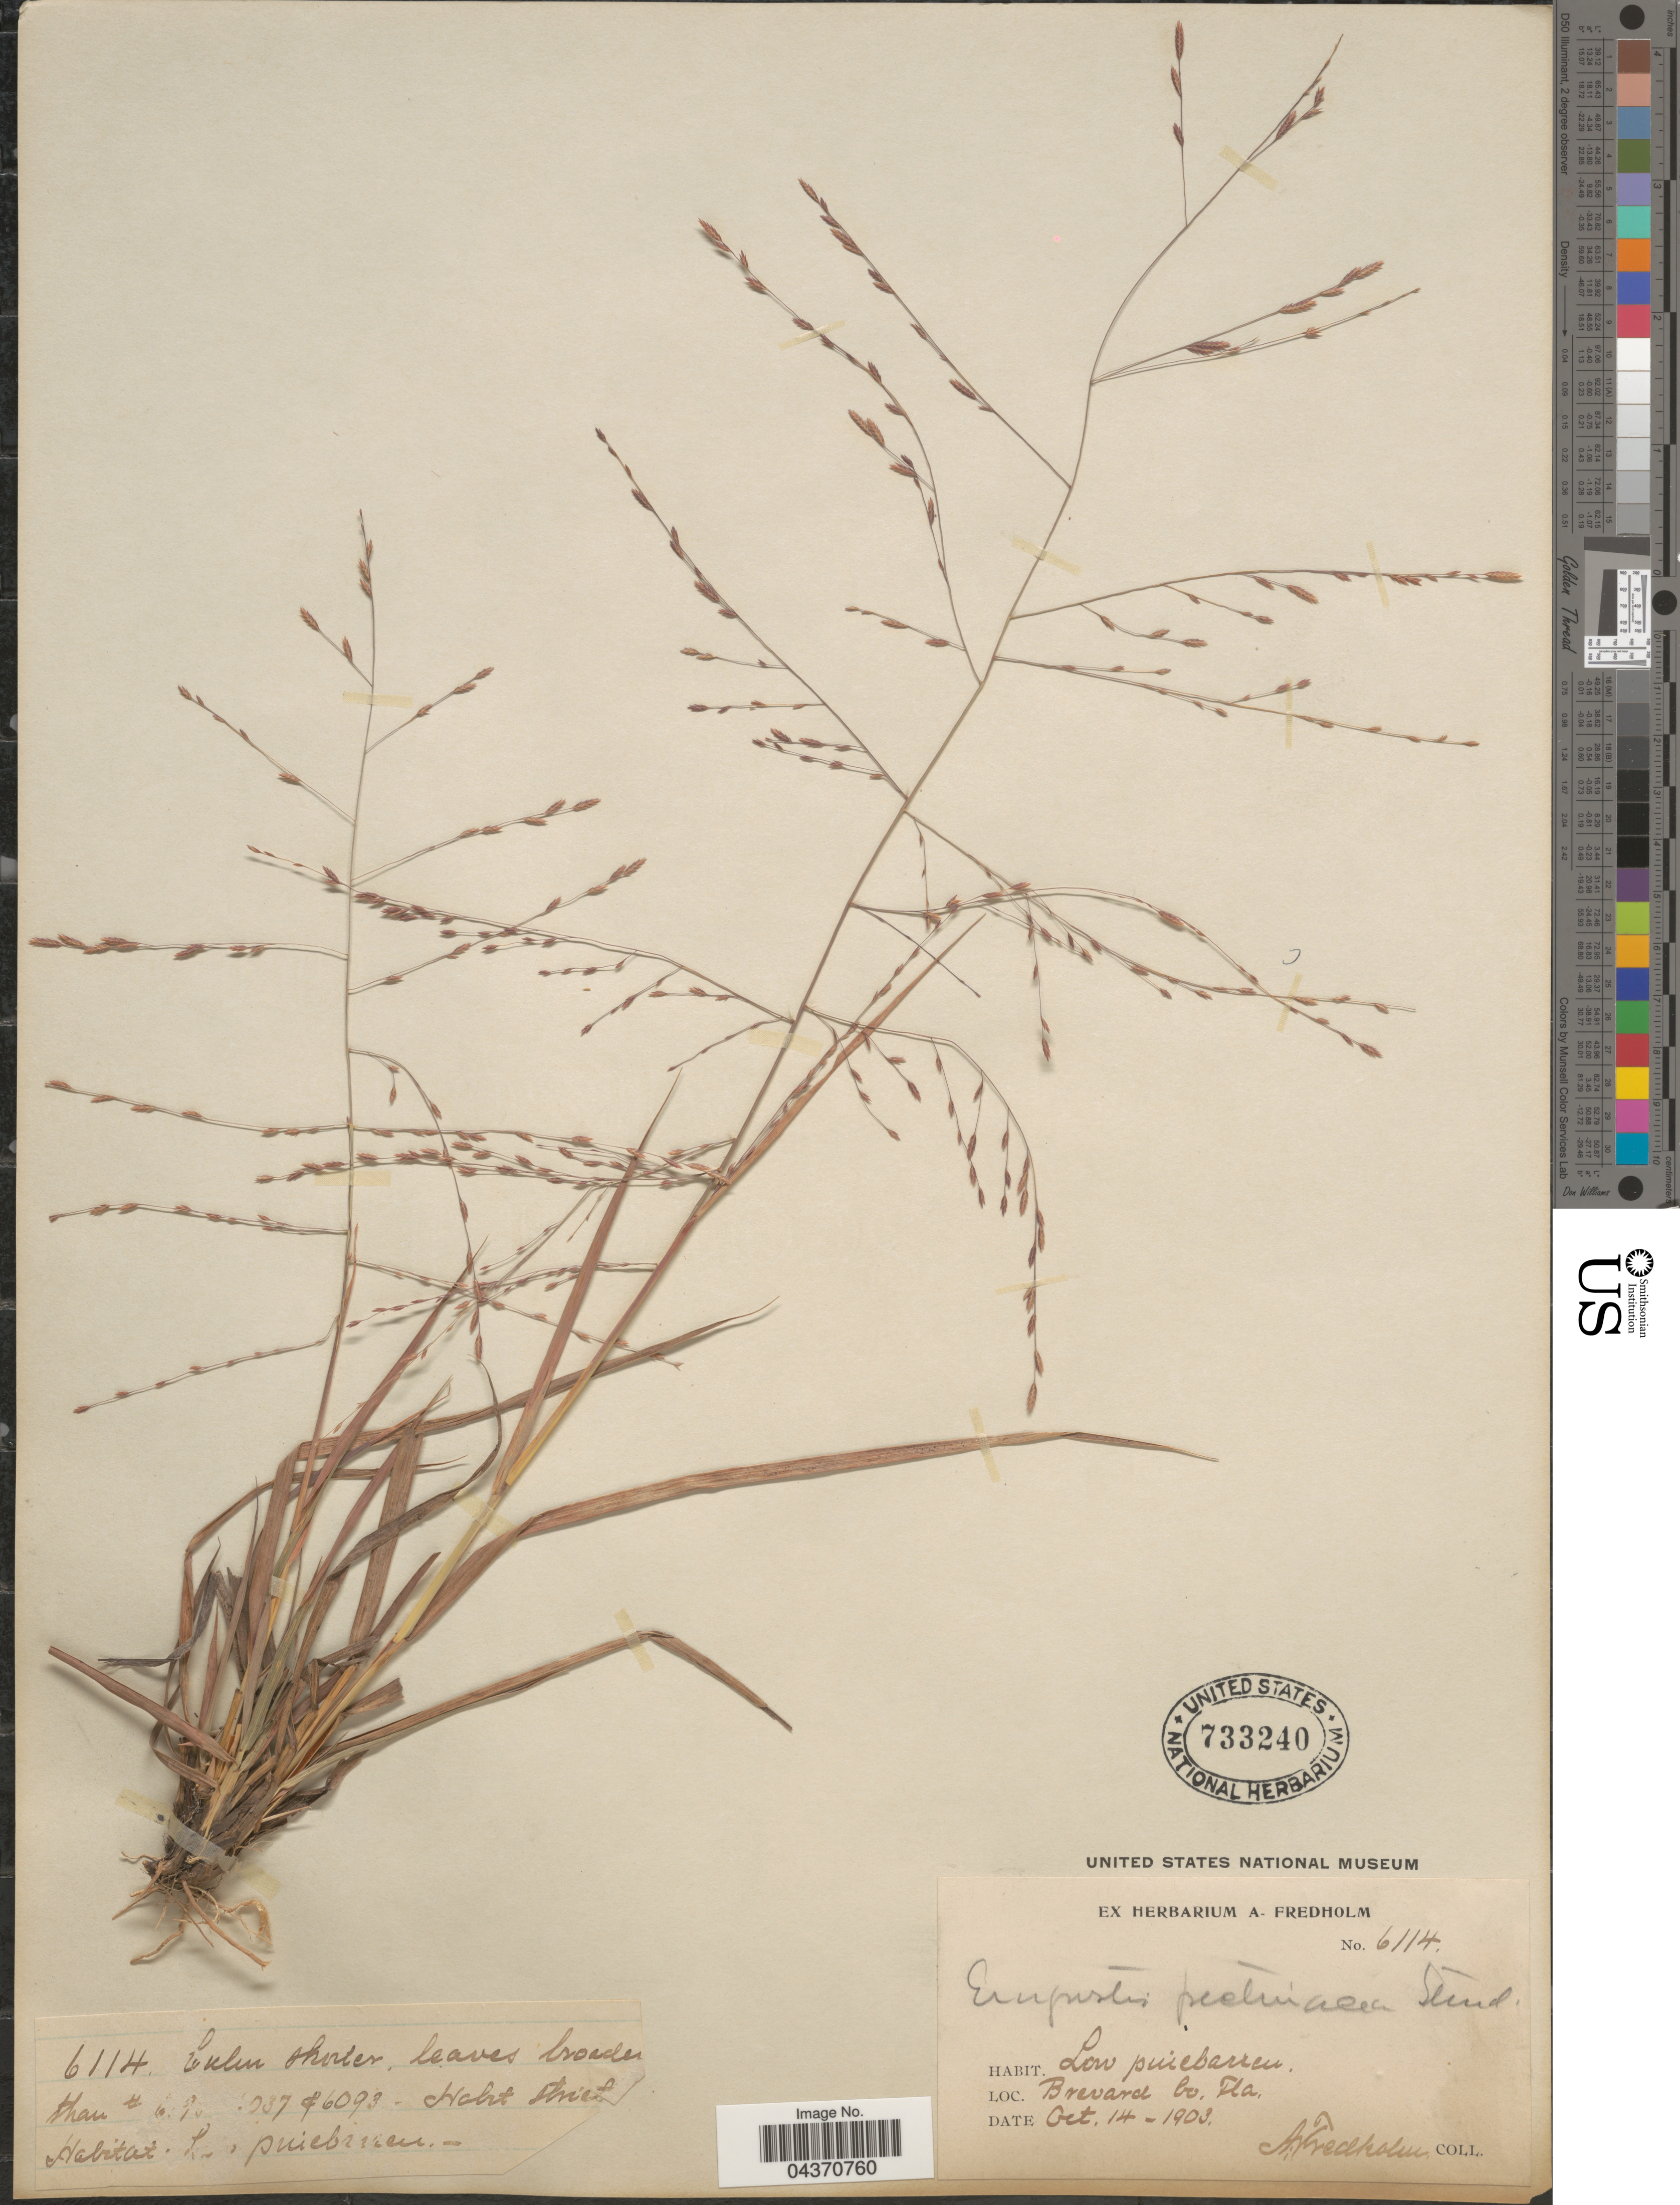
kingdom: Plantae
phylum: Tracheophyta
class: Liliopsida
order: Poales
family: Poaceae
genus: Eragrostis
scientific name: Eragrostis refracta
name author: (Muhl.) Scribn.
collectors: A. Fredholm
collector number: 6114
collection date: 1903-10-14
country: United States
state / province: Florida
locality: Brevard Co.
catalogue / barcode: US 733240